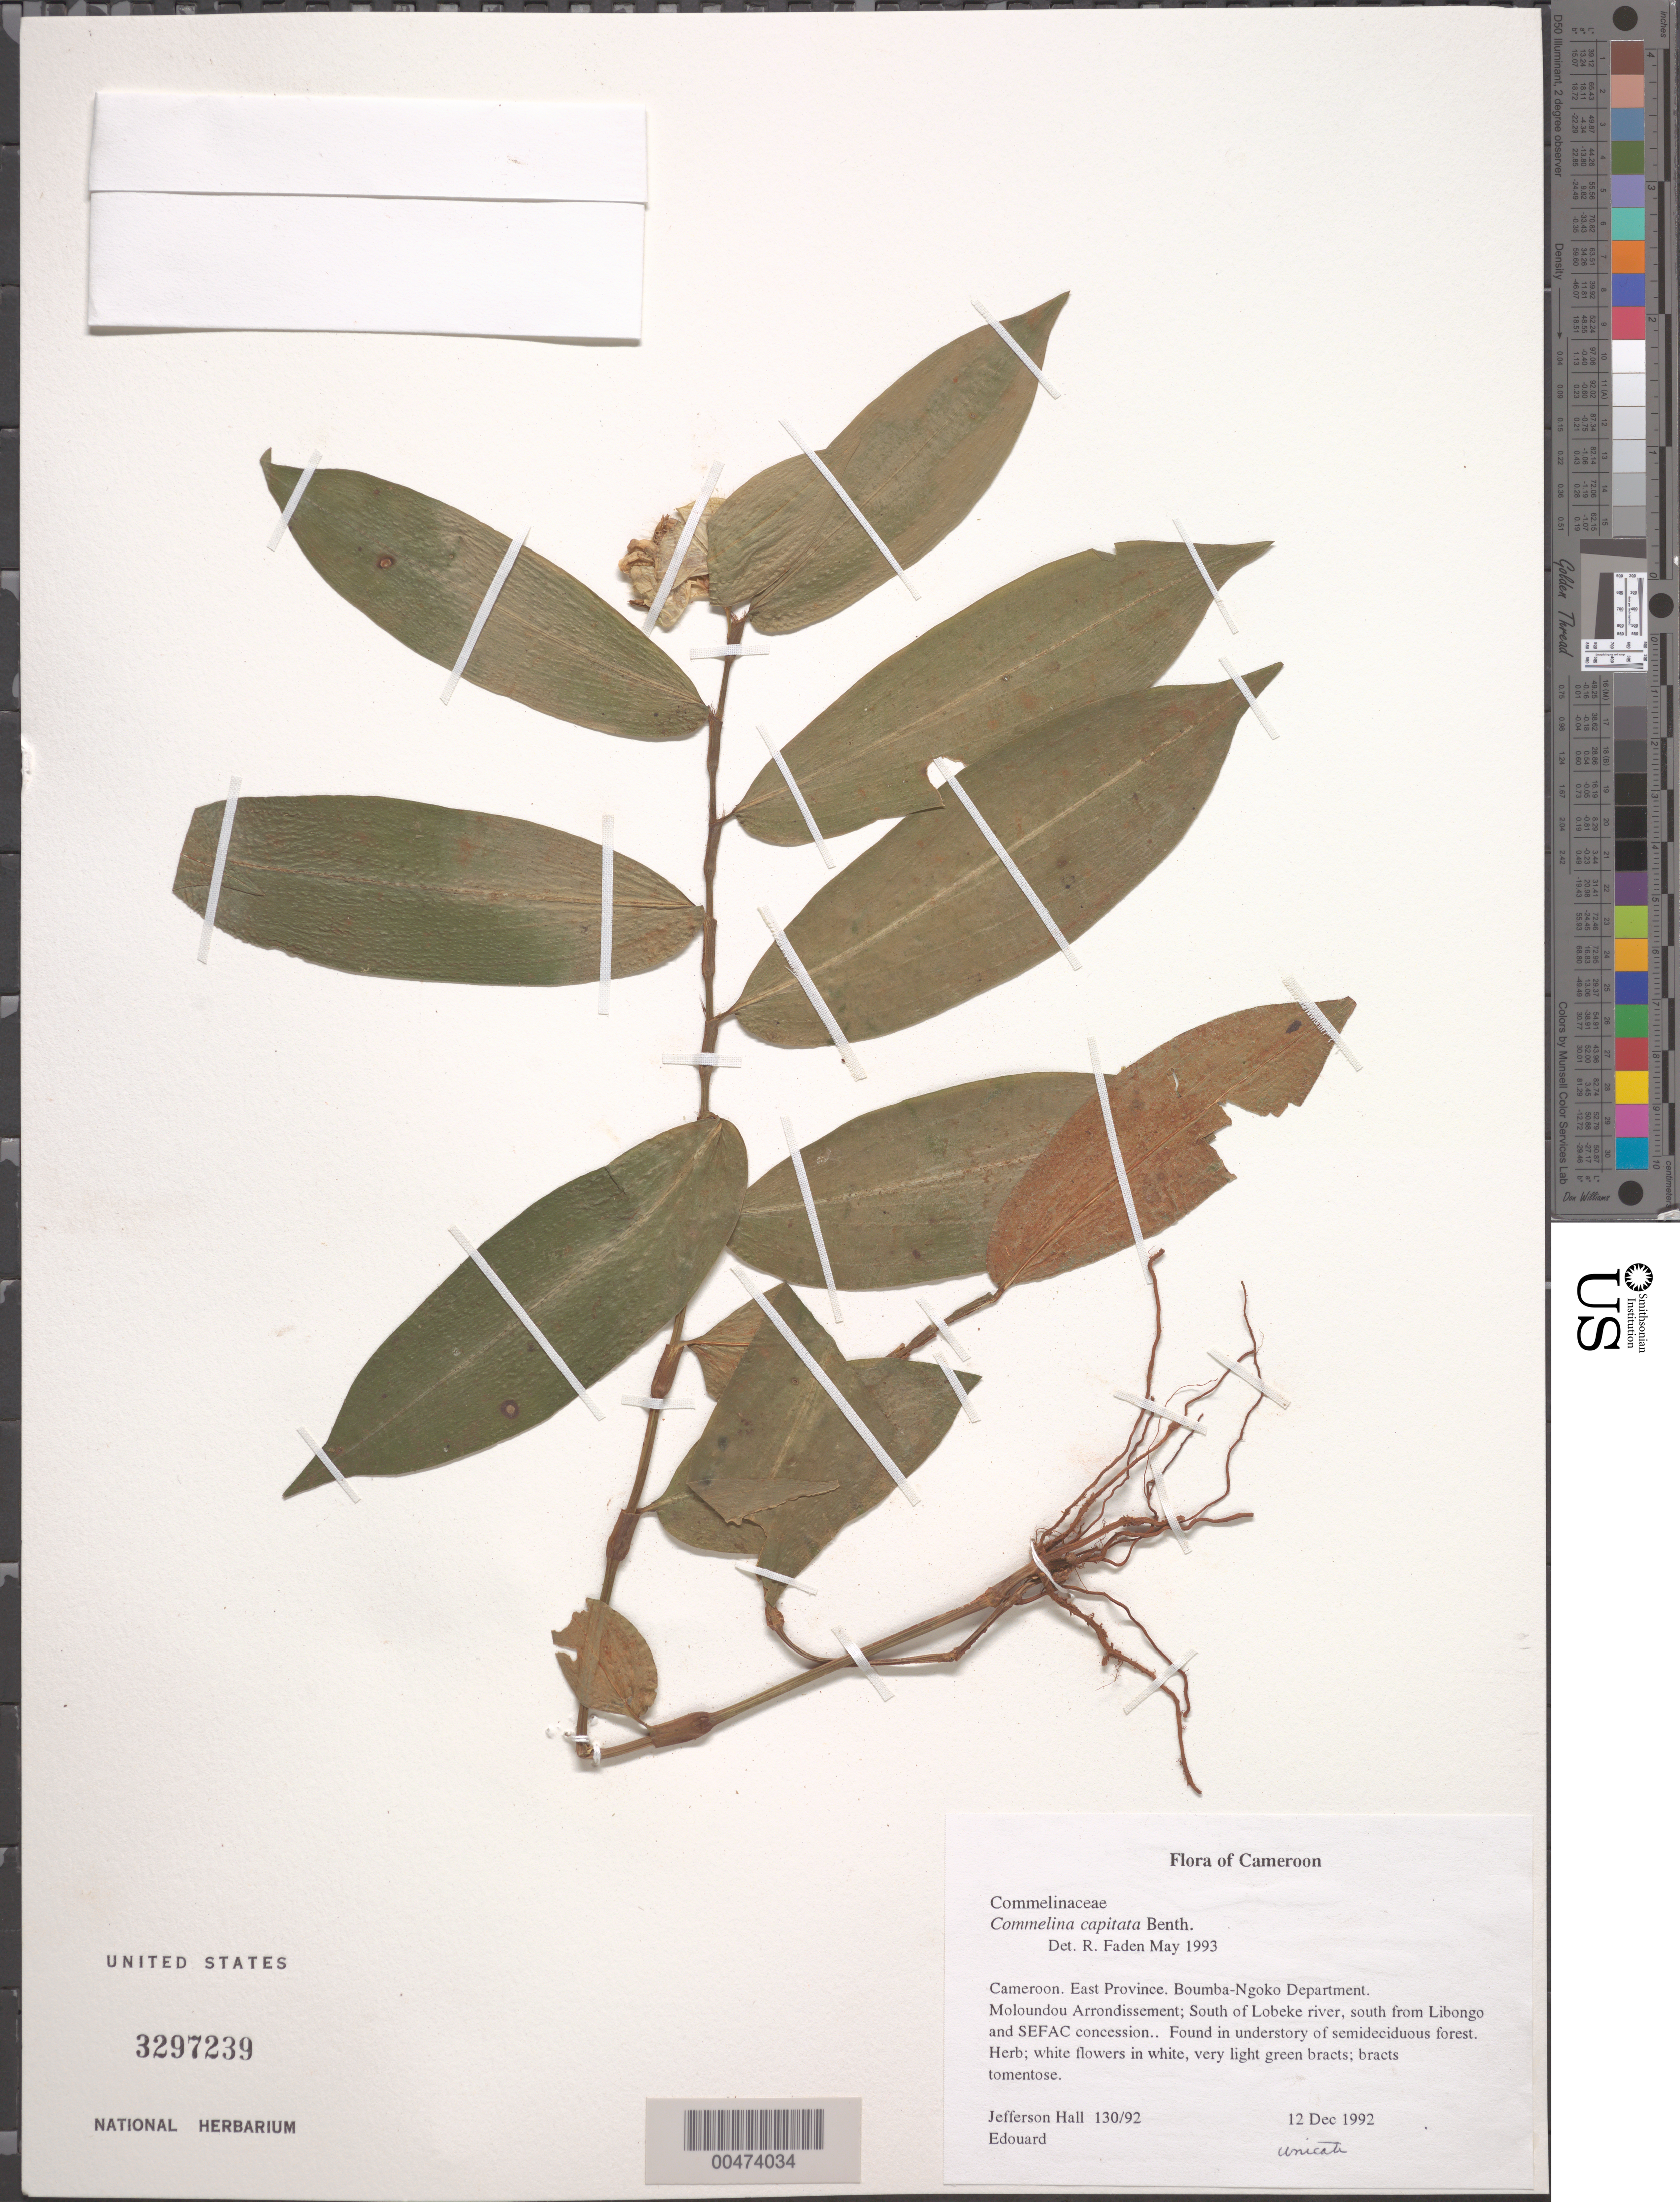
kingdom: Plantae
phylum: Tracheophyta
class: Liliopsida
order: Commelinales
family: Commelinaceae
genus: Commelina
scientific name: Commelina capitata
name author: Benth.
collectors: J. Hall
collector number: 130/92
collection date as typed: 12 Dec 1992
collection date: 1992-12-12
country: Cameroon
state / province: Est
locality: Boumba-ngoko, moloundou arrondissement, lipondji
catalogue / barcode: US 3297239